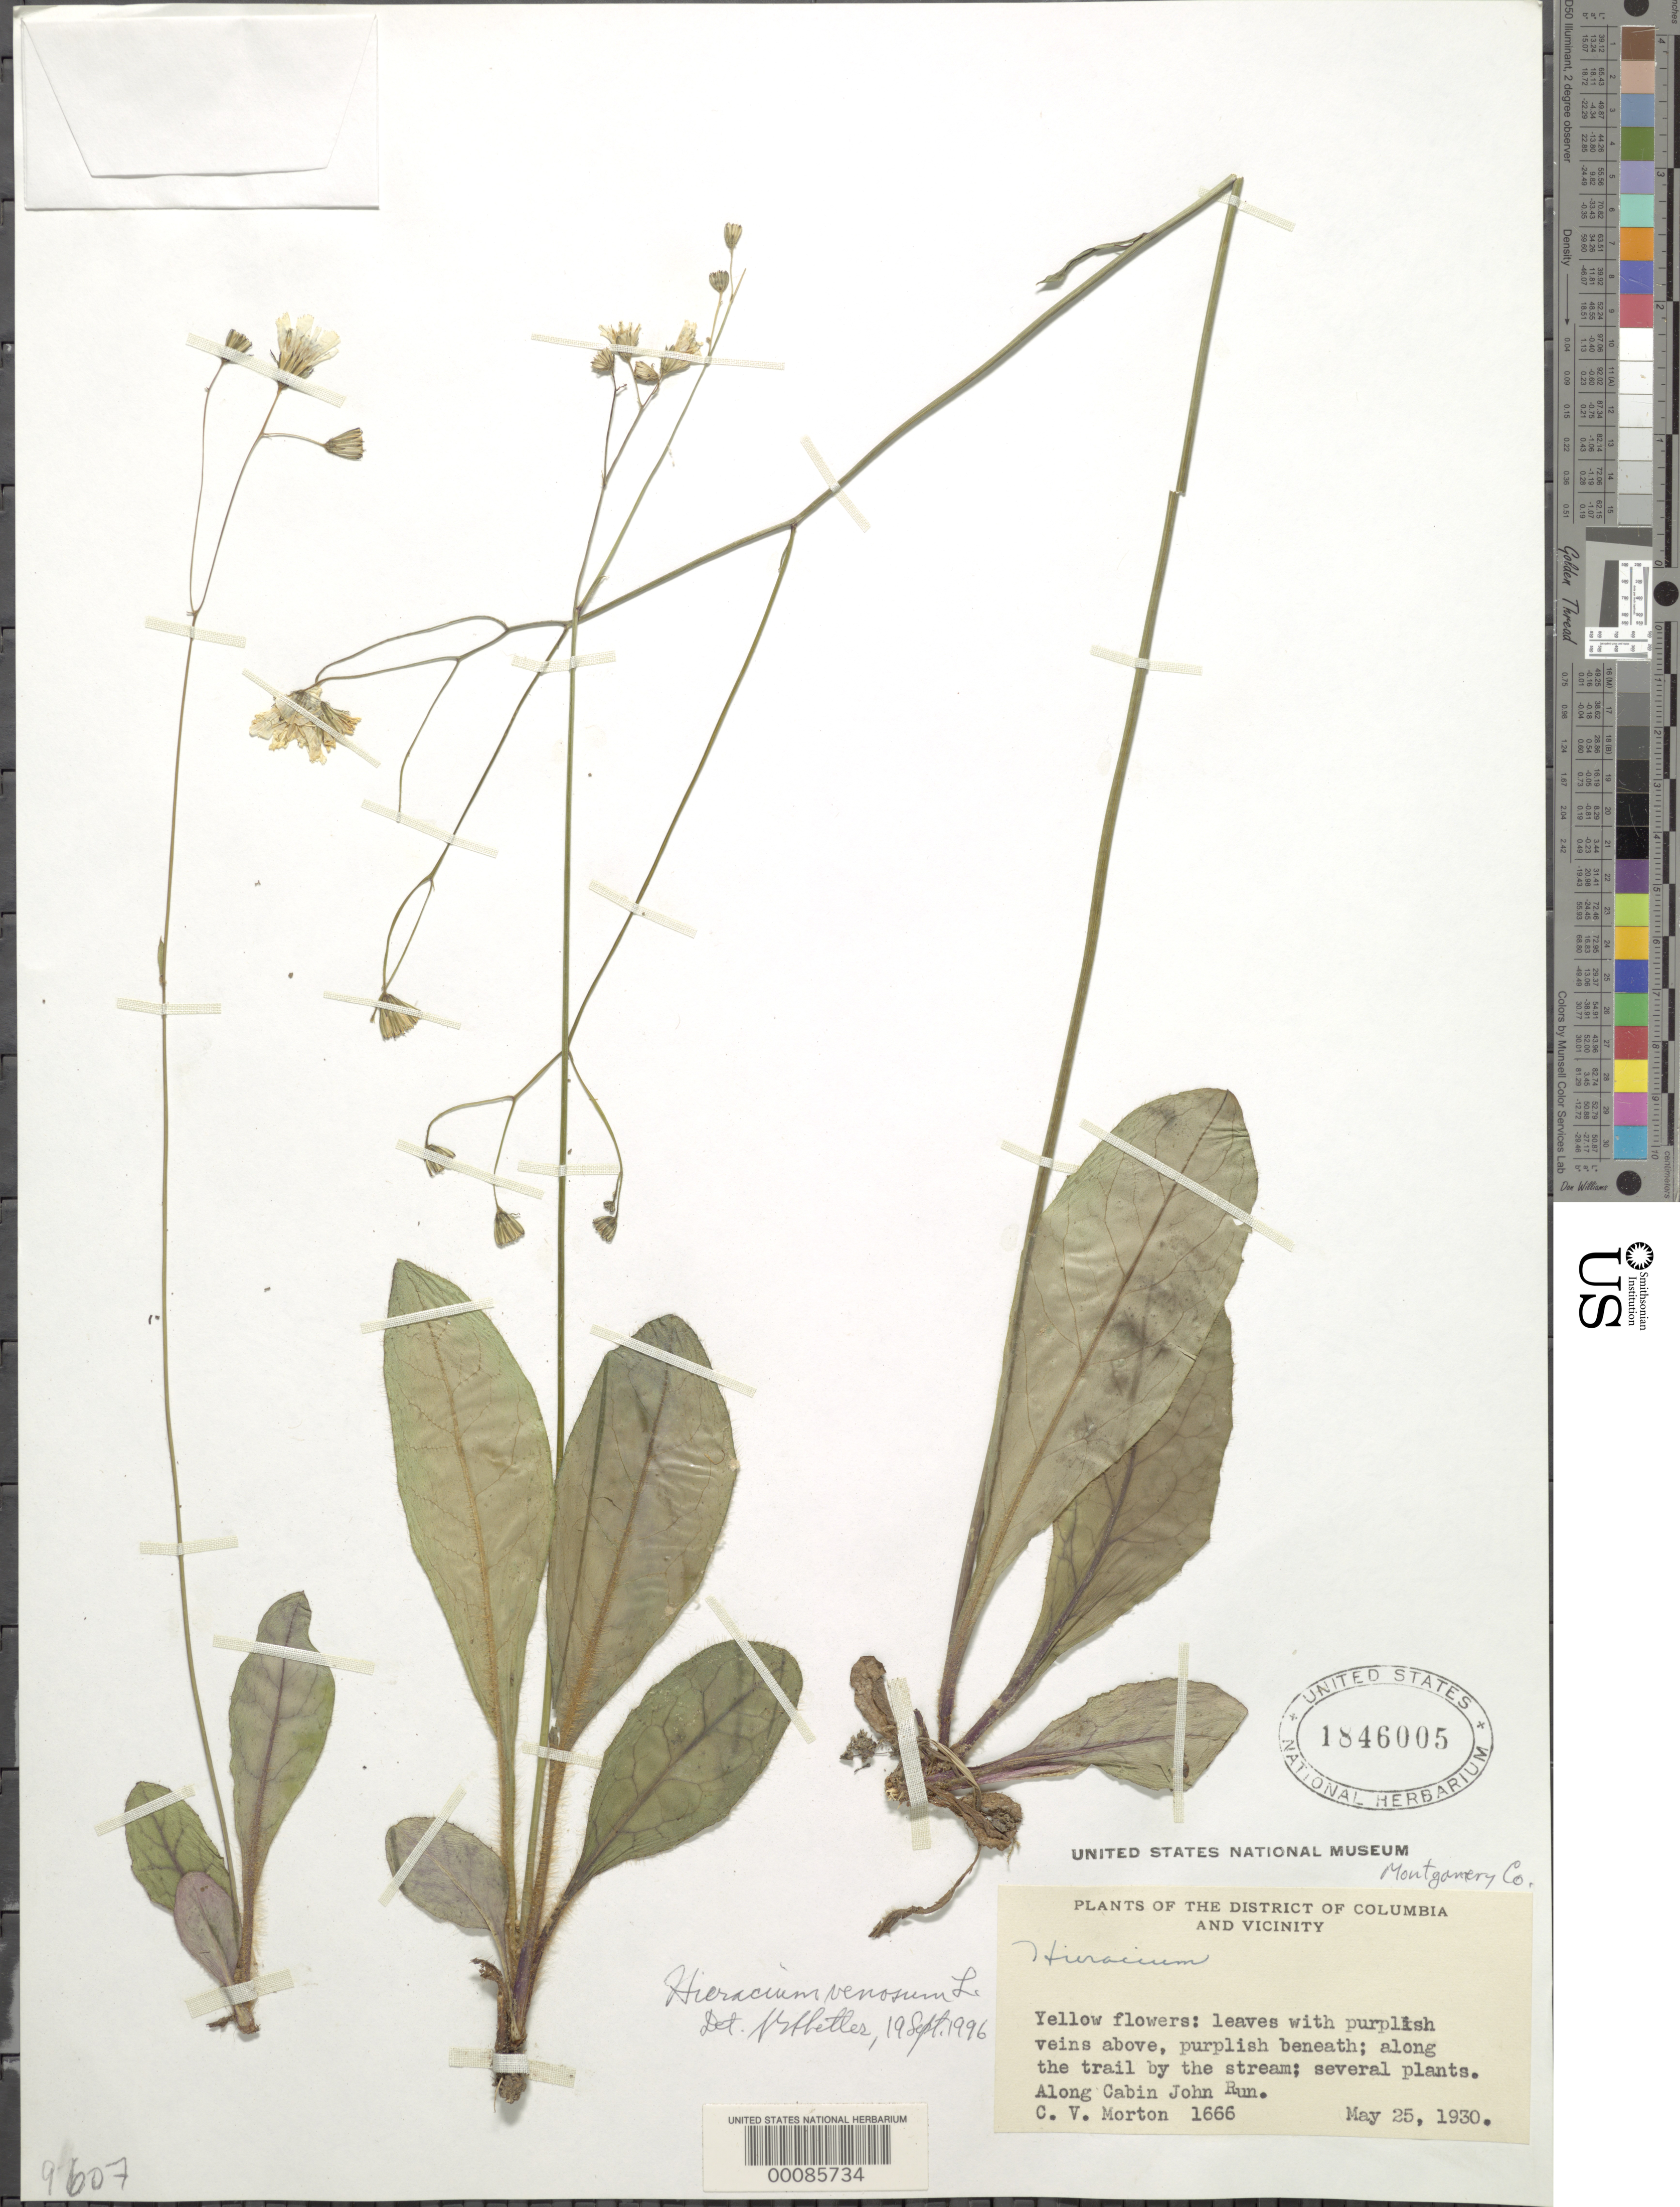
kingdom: Plantae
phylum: Tracheophyta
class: Magnoliopsida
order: Asterales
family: Asteraceae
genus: Hieracium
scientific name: Hieracium venosum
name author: L.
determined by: Shetler, Stanwyn G., (US), NMNH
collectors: C. V. Morton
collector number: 1666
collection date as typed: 25 May 1930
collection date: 1930-05-25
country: United States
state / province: Maryland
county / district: Montgomery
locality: Cabin John Run C. & O. Canal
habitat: Trail by stream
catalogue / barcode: US 1846005